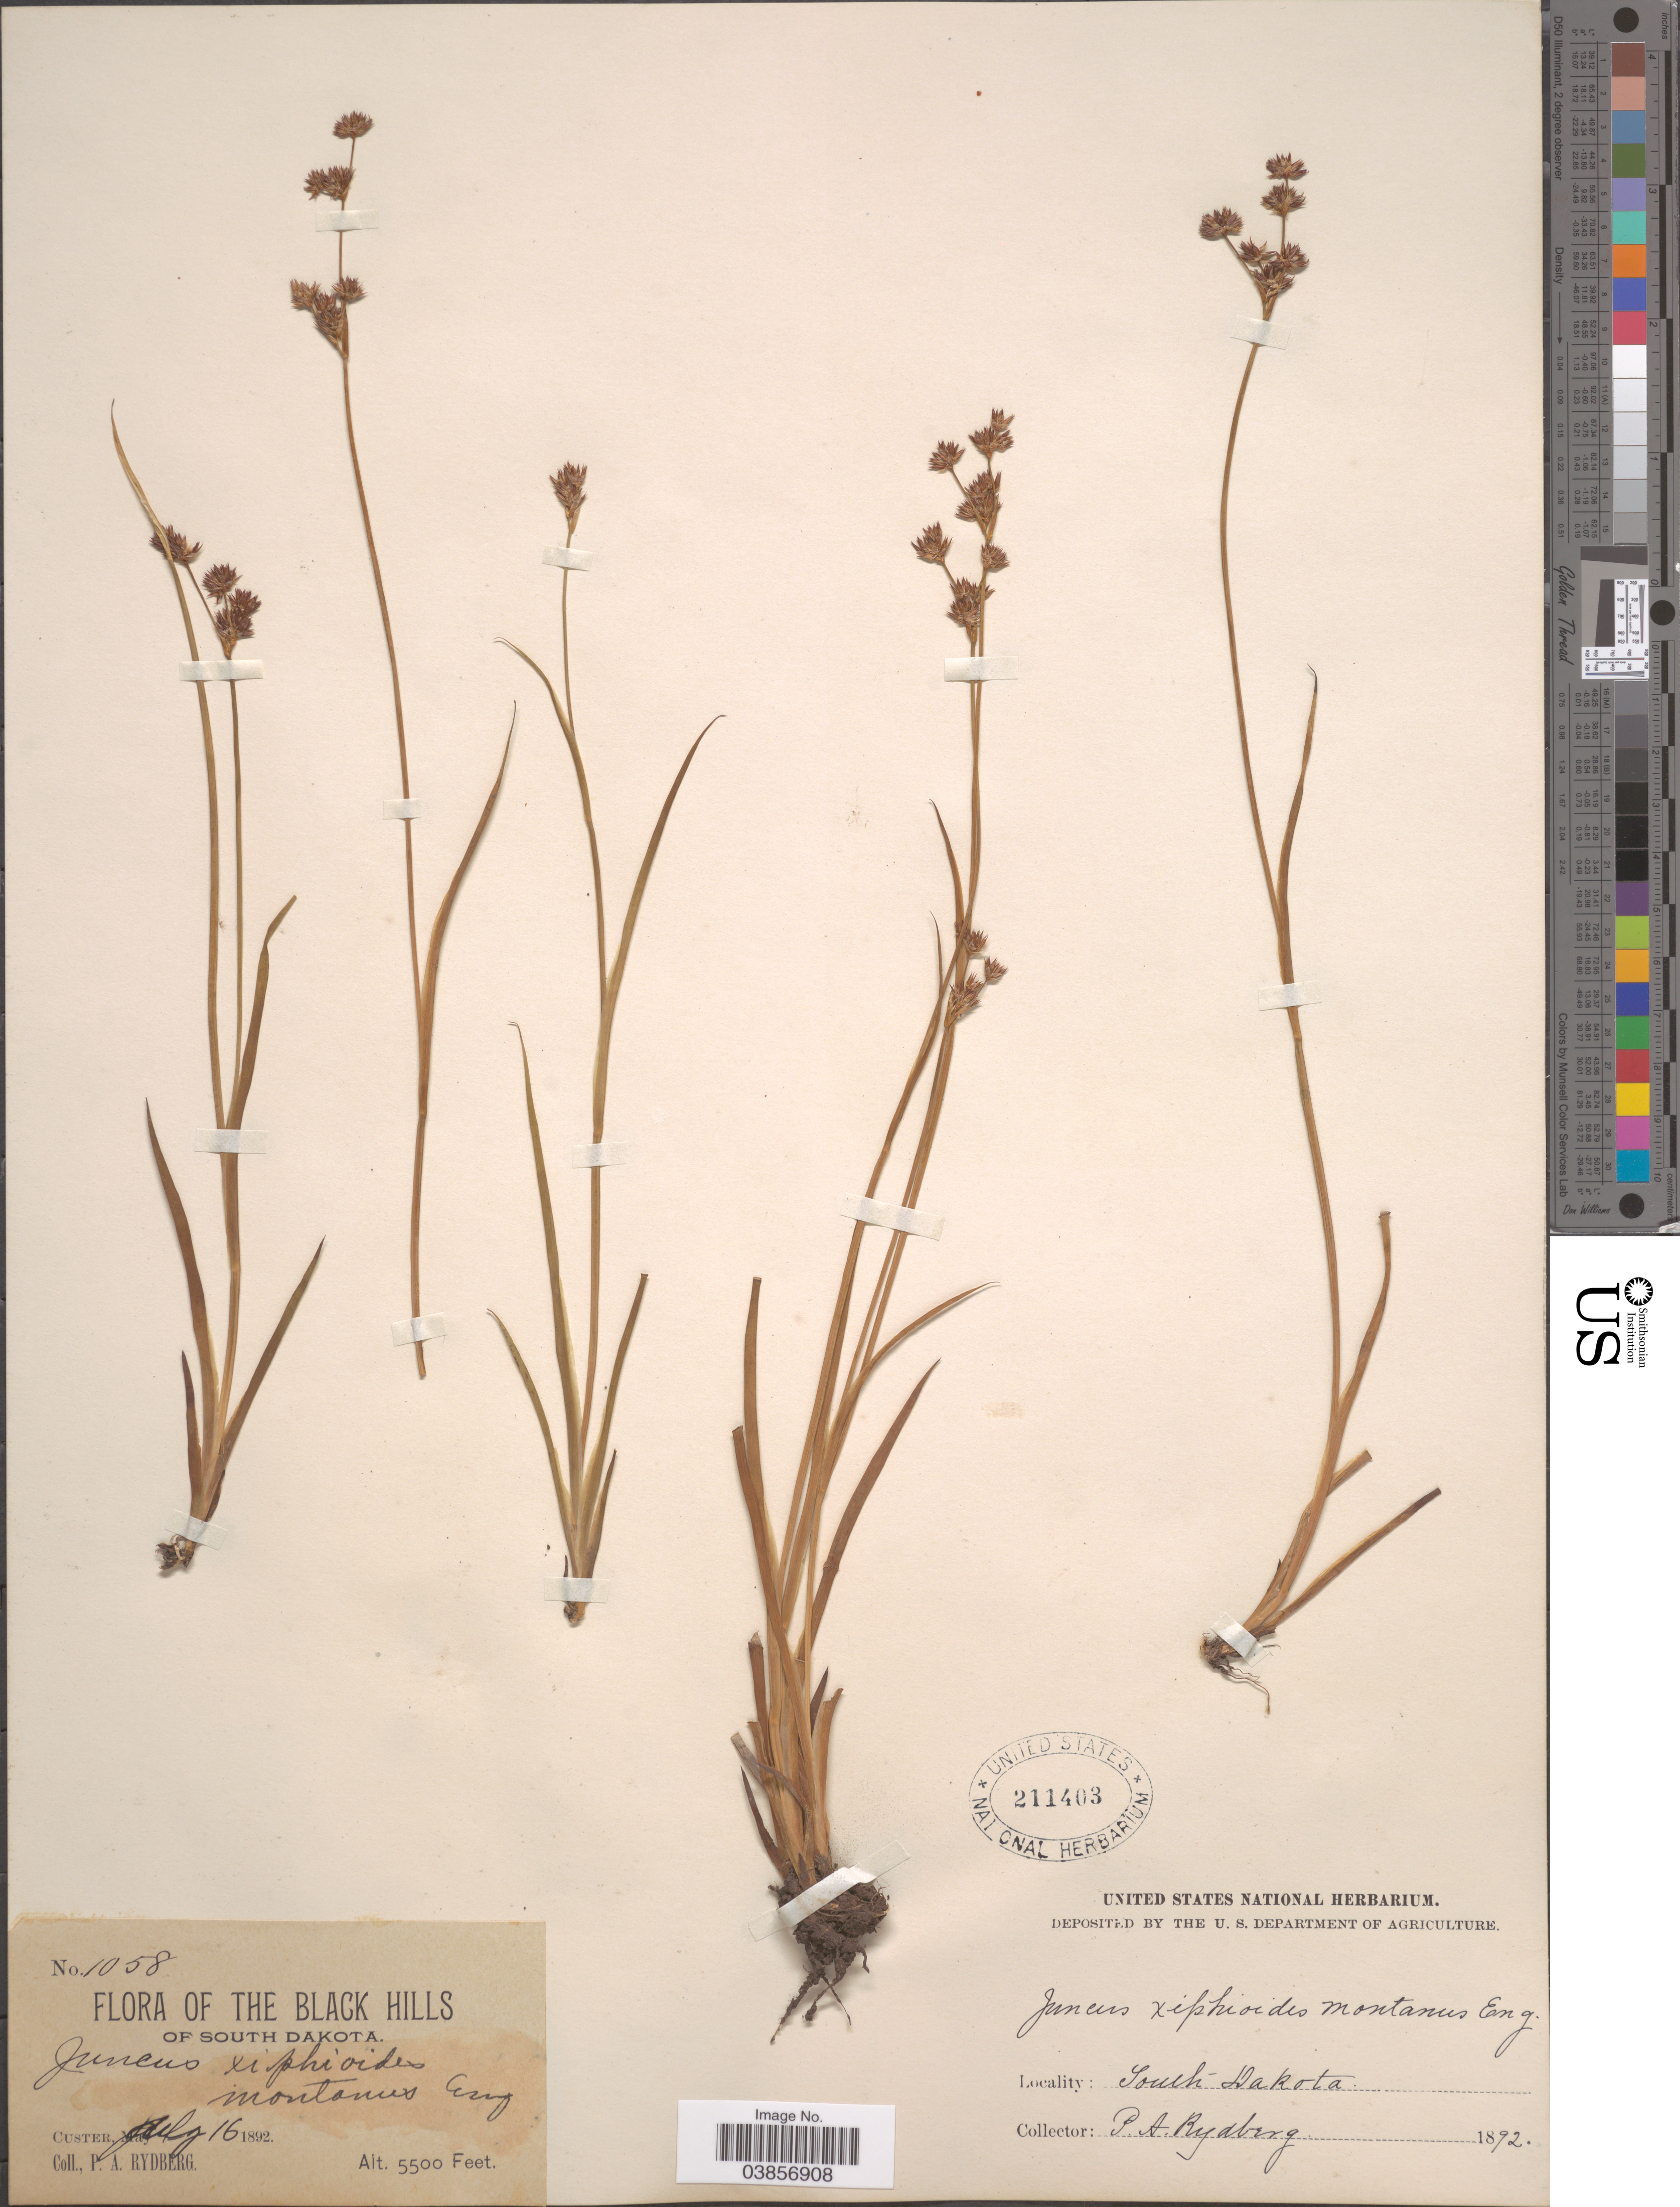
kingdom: Plantae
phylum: Tracheophyta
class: Liliopsida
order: Poales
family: Juncaceae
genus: Juncus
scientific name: Juncus saximontanus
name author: A. Nelson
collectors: P. A. Rydberg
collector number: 1058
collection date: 1892-07-16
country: United States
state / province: South Dakota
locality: The Black Hills of South Dakota. Custer.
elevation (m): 1676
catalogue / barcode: US 211403